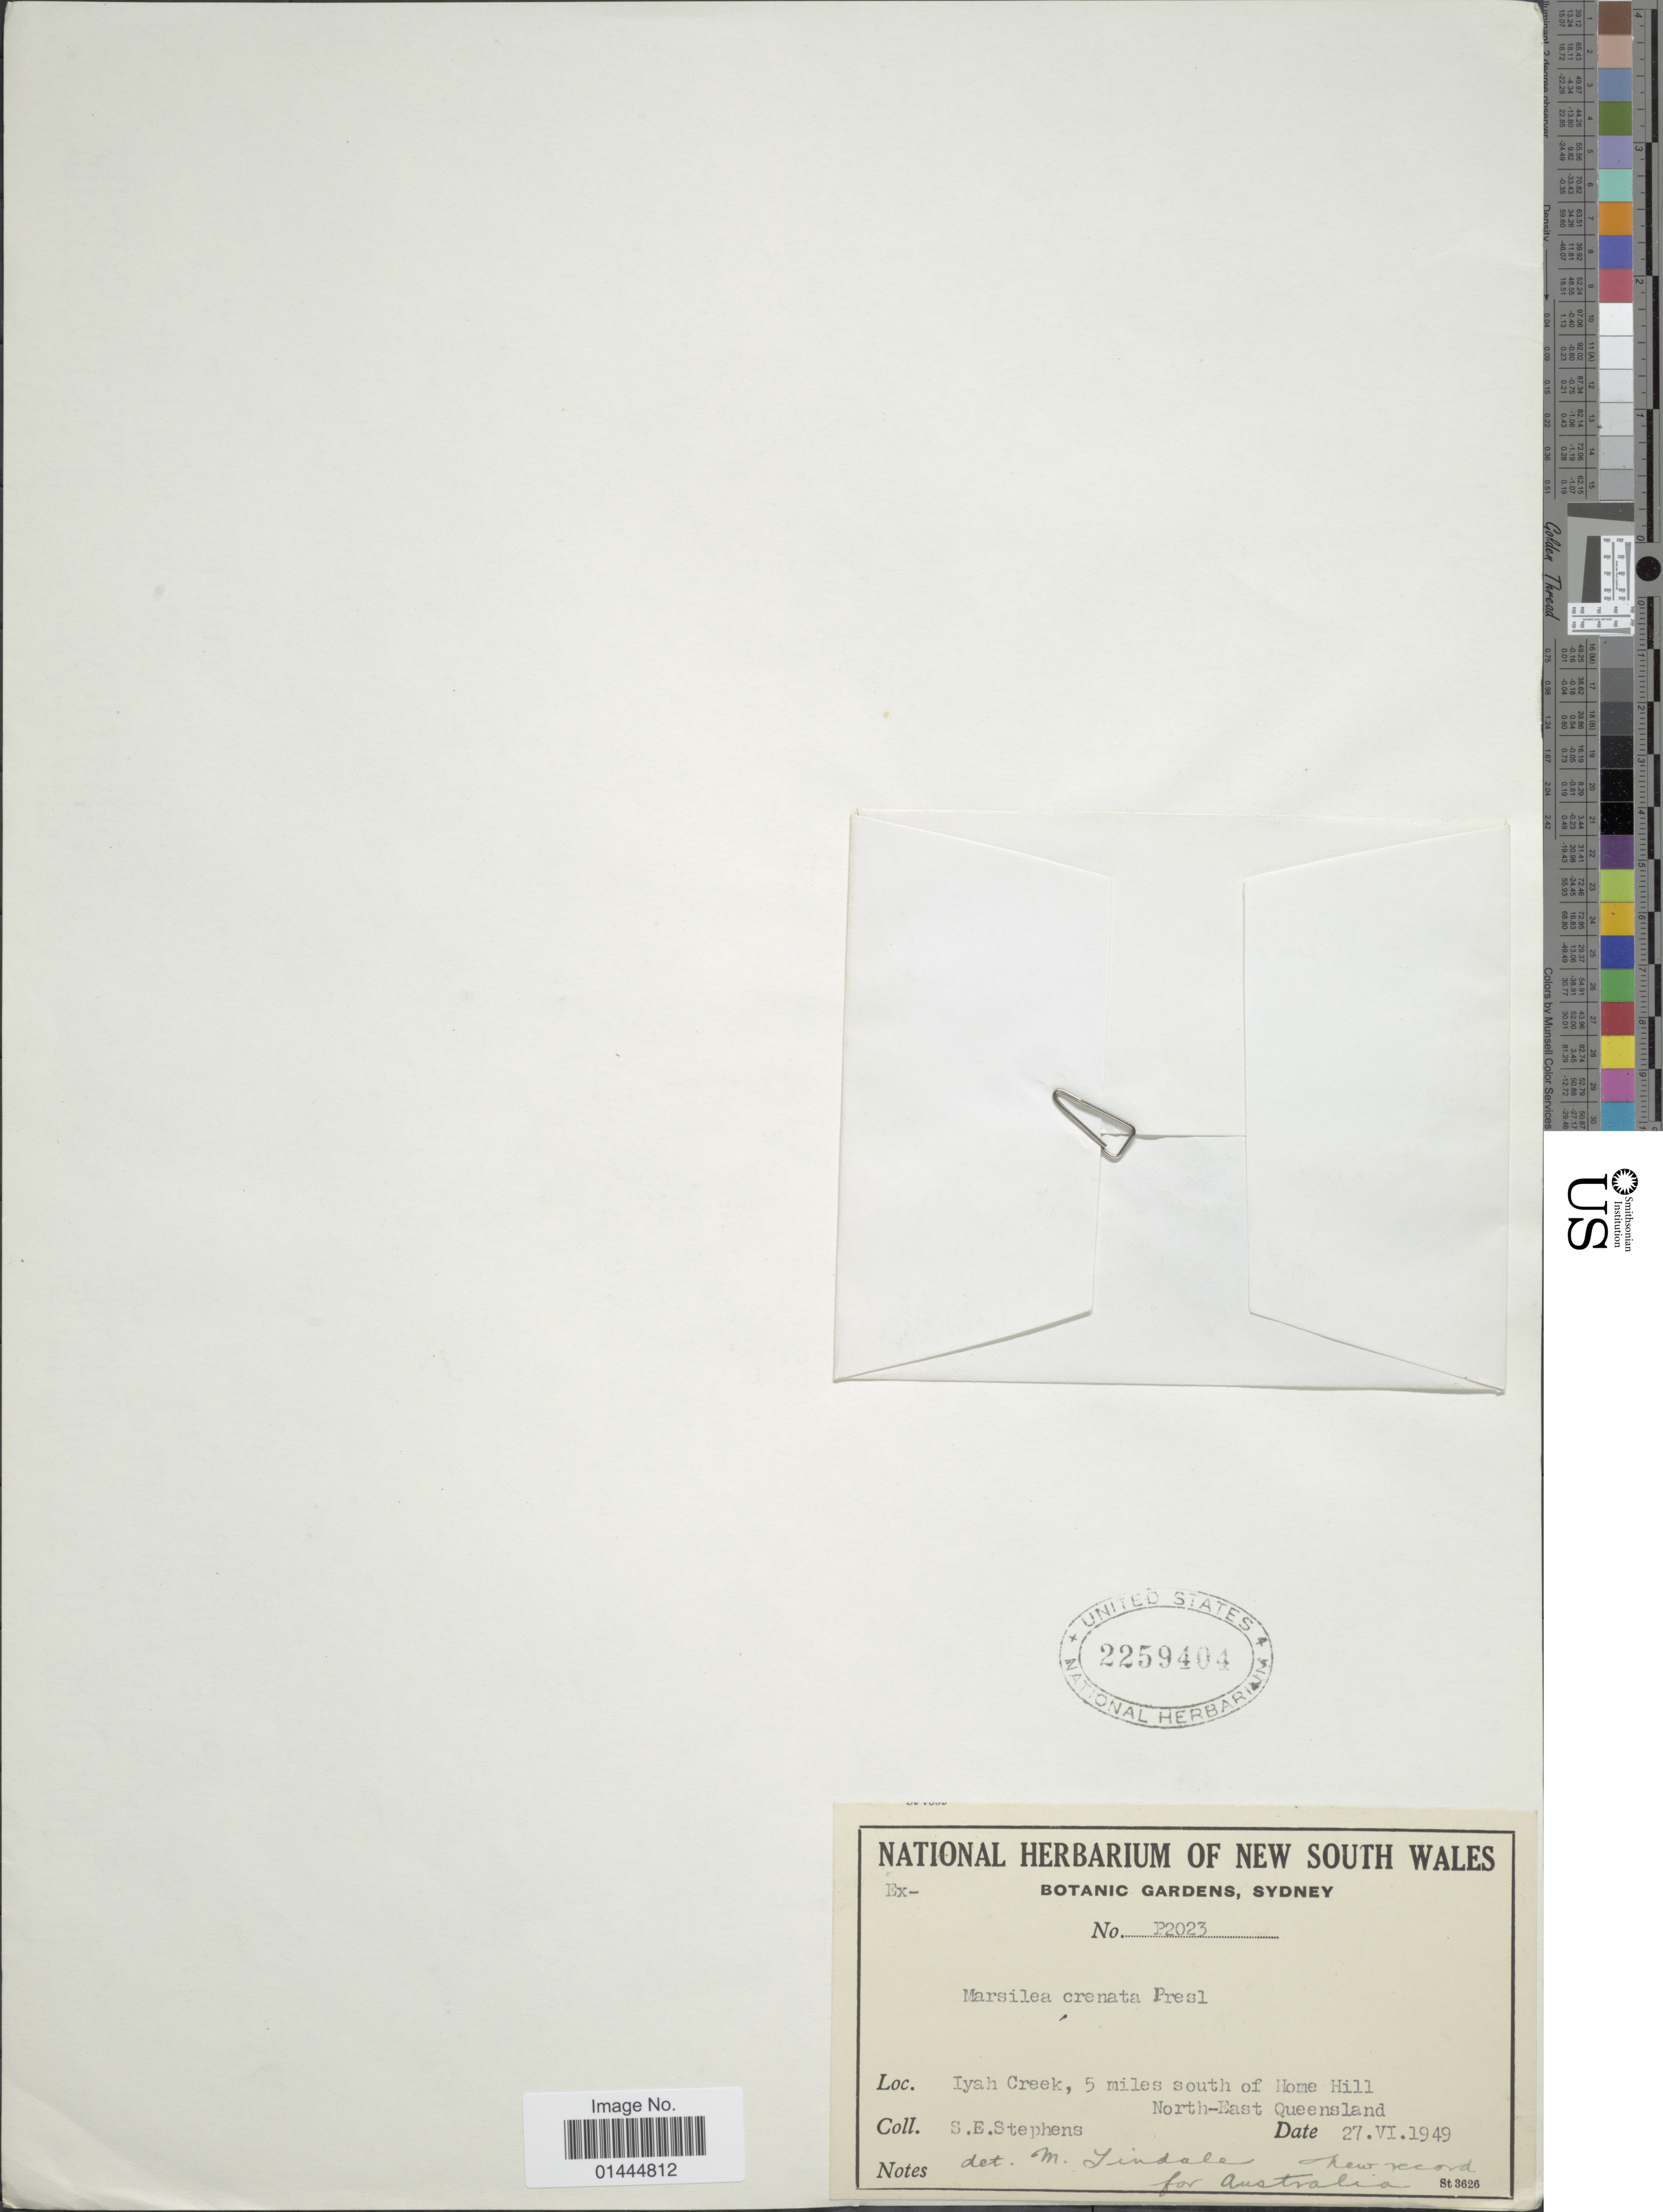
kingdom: Plantae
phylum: Tracheophyta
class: Polypodiopsida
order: Salviniales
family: Marsileaceae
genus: Marsilea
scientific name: Marsilea crenata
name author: C. Presl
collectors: S. Stephens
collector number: P2023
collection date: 1949-06-27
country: Australia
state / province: Queensland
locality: Iyah Creek, 5 miles south of Home Hill, North-East Queensland.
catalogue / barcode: US 2259404